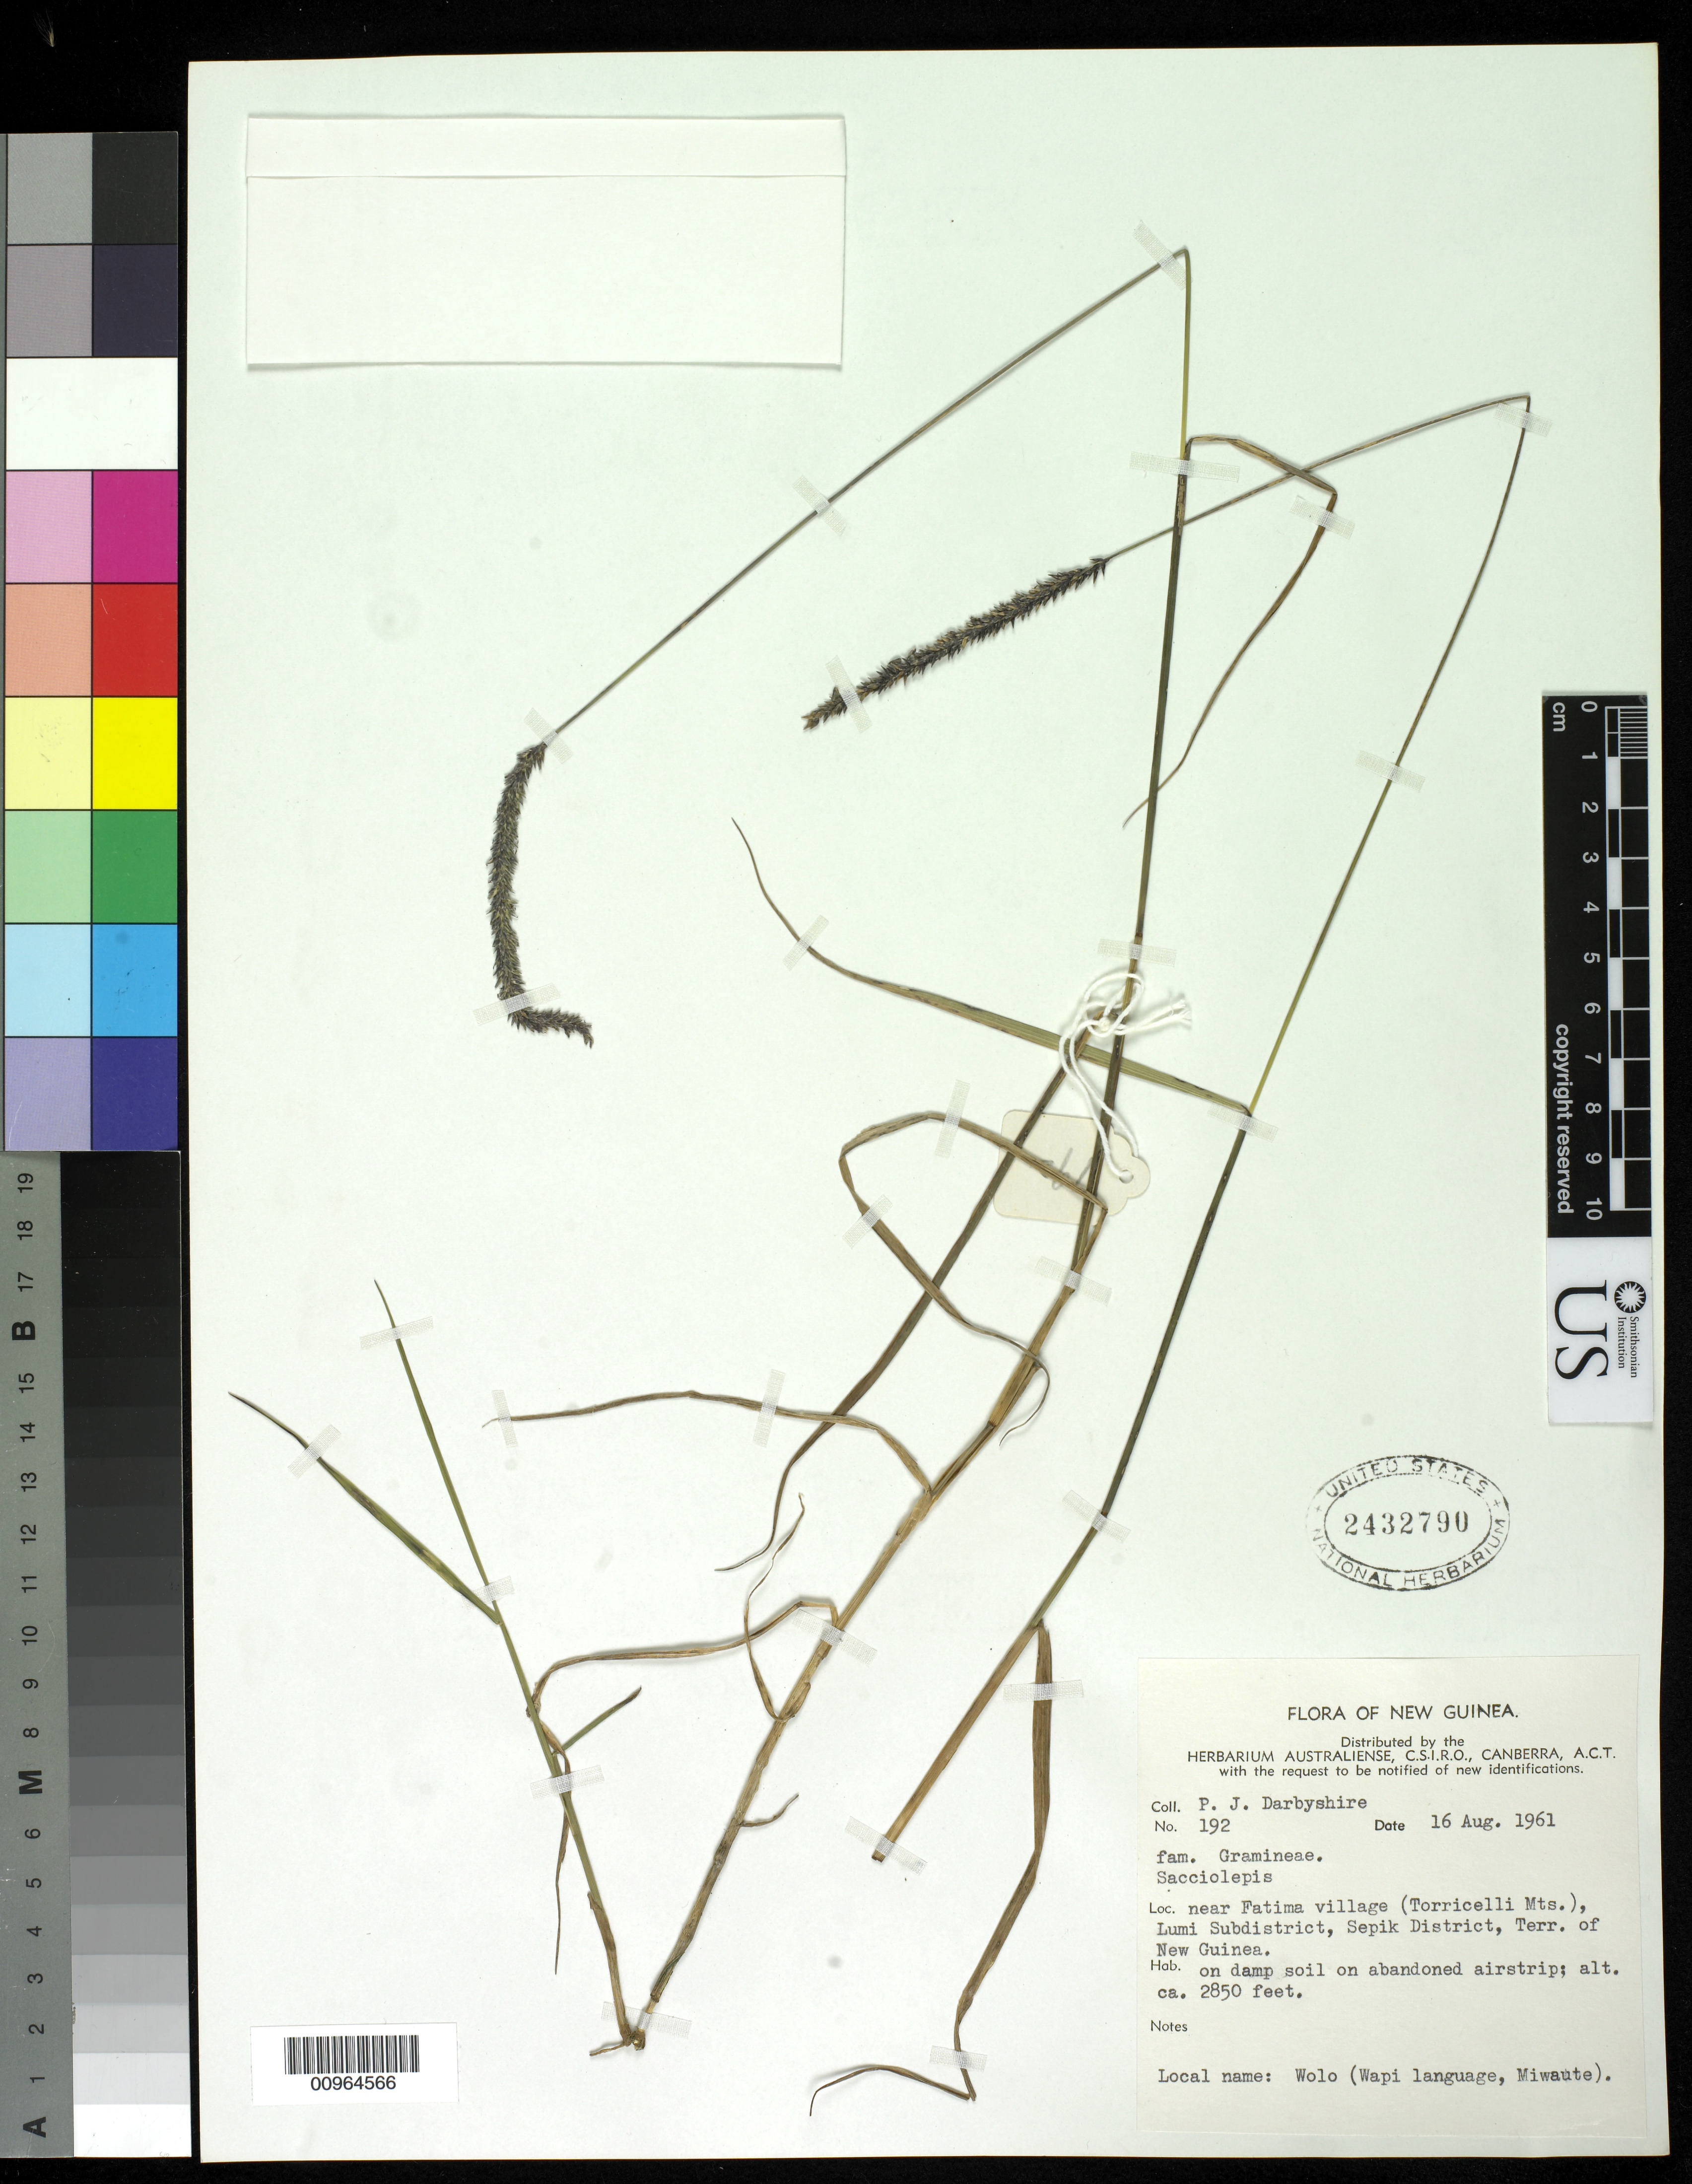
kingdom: Plantae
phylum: Tracheophyta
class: Liliopsida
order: Poales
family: Poaceae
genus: Sacciolepis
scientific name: Sacciolepis sp.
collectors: P. Darbyshire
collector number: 192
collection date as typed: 16 Aug 1961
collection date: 1961-08-16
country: Papua New Guinea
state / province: Sandaun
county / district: Lumi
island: New Guinea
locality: Near Fatima village (Torricelli Mts.), Lumi Subdistrict, Sepik District, Terr. of New Guinea. On damp soil on abandoned airstrip.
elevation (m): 869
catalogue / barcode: US 2432790